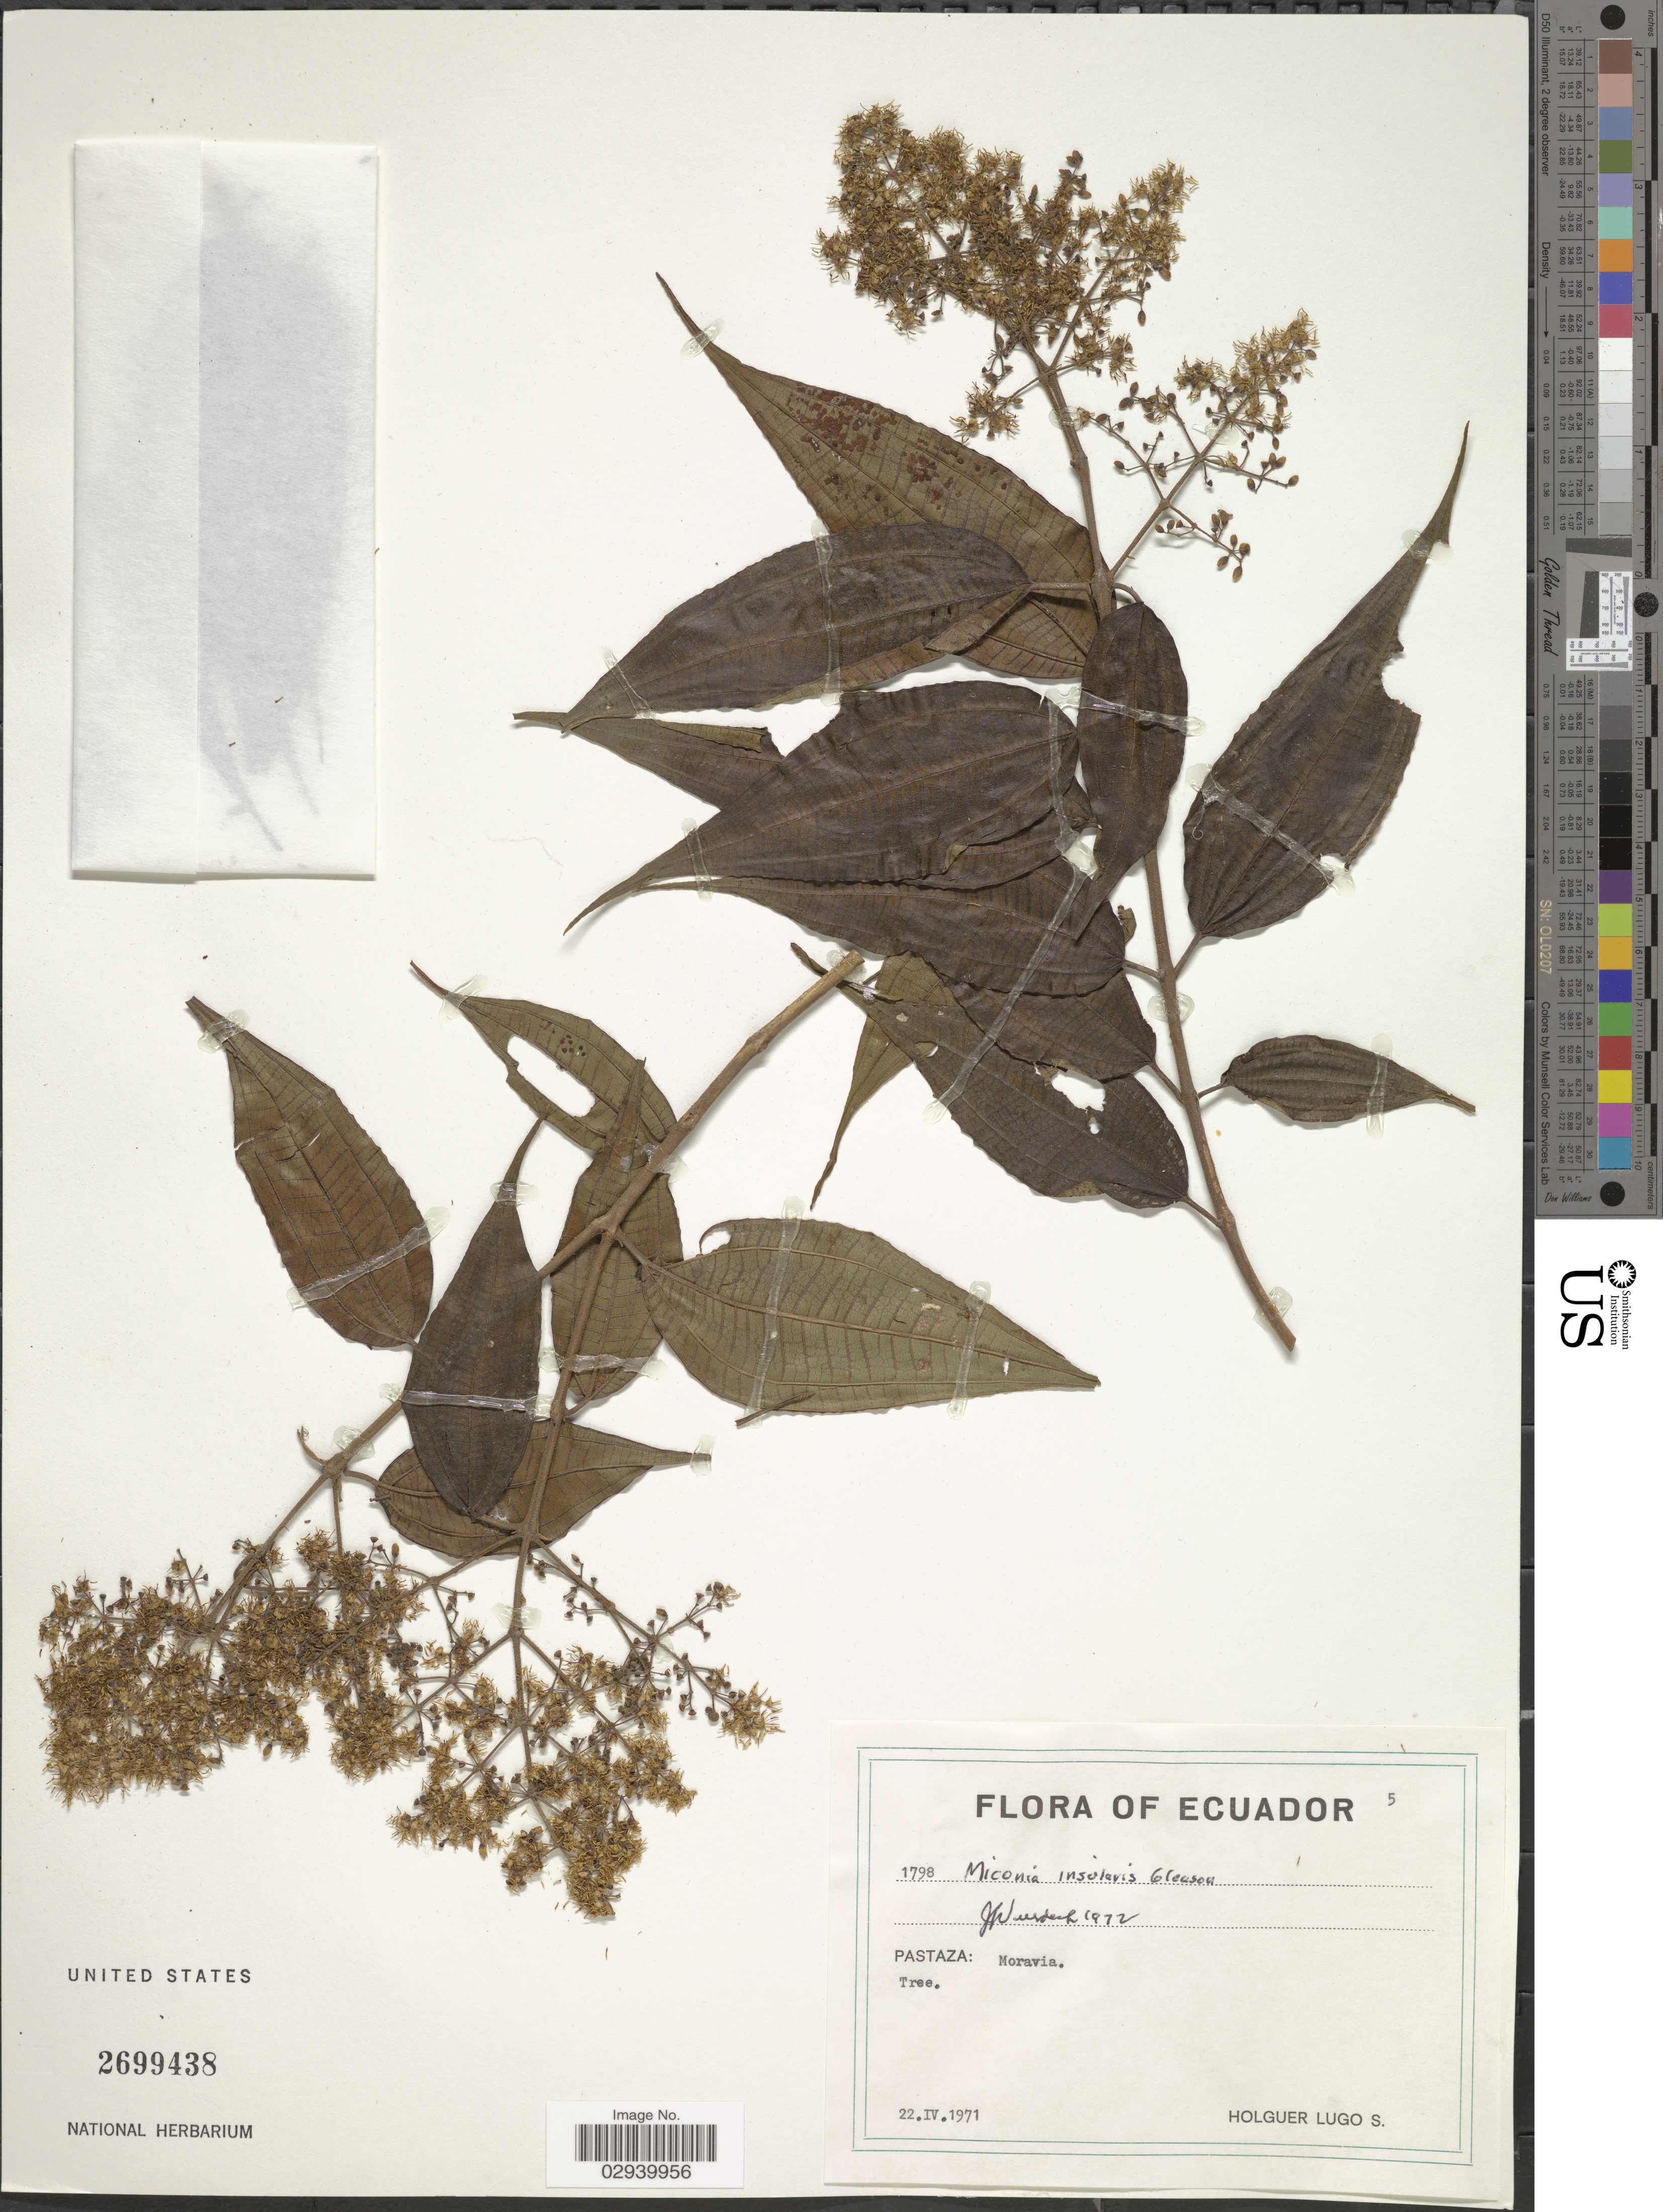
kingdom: Plantae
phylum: Tracheophyta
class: Magnoliopsida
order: Myrtales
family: Melastomataceae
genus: Miconia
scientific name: Miconia insularis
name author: Gleason in I.M. Johnst.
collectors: H. Lugo S.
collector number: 1798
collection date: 1971-04-22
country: Ecuador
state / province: Pastaza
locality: Moravia.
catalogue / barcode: US 2699438